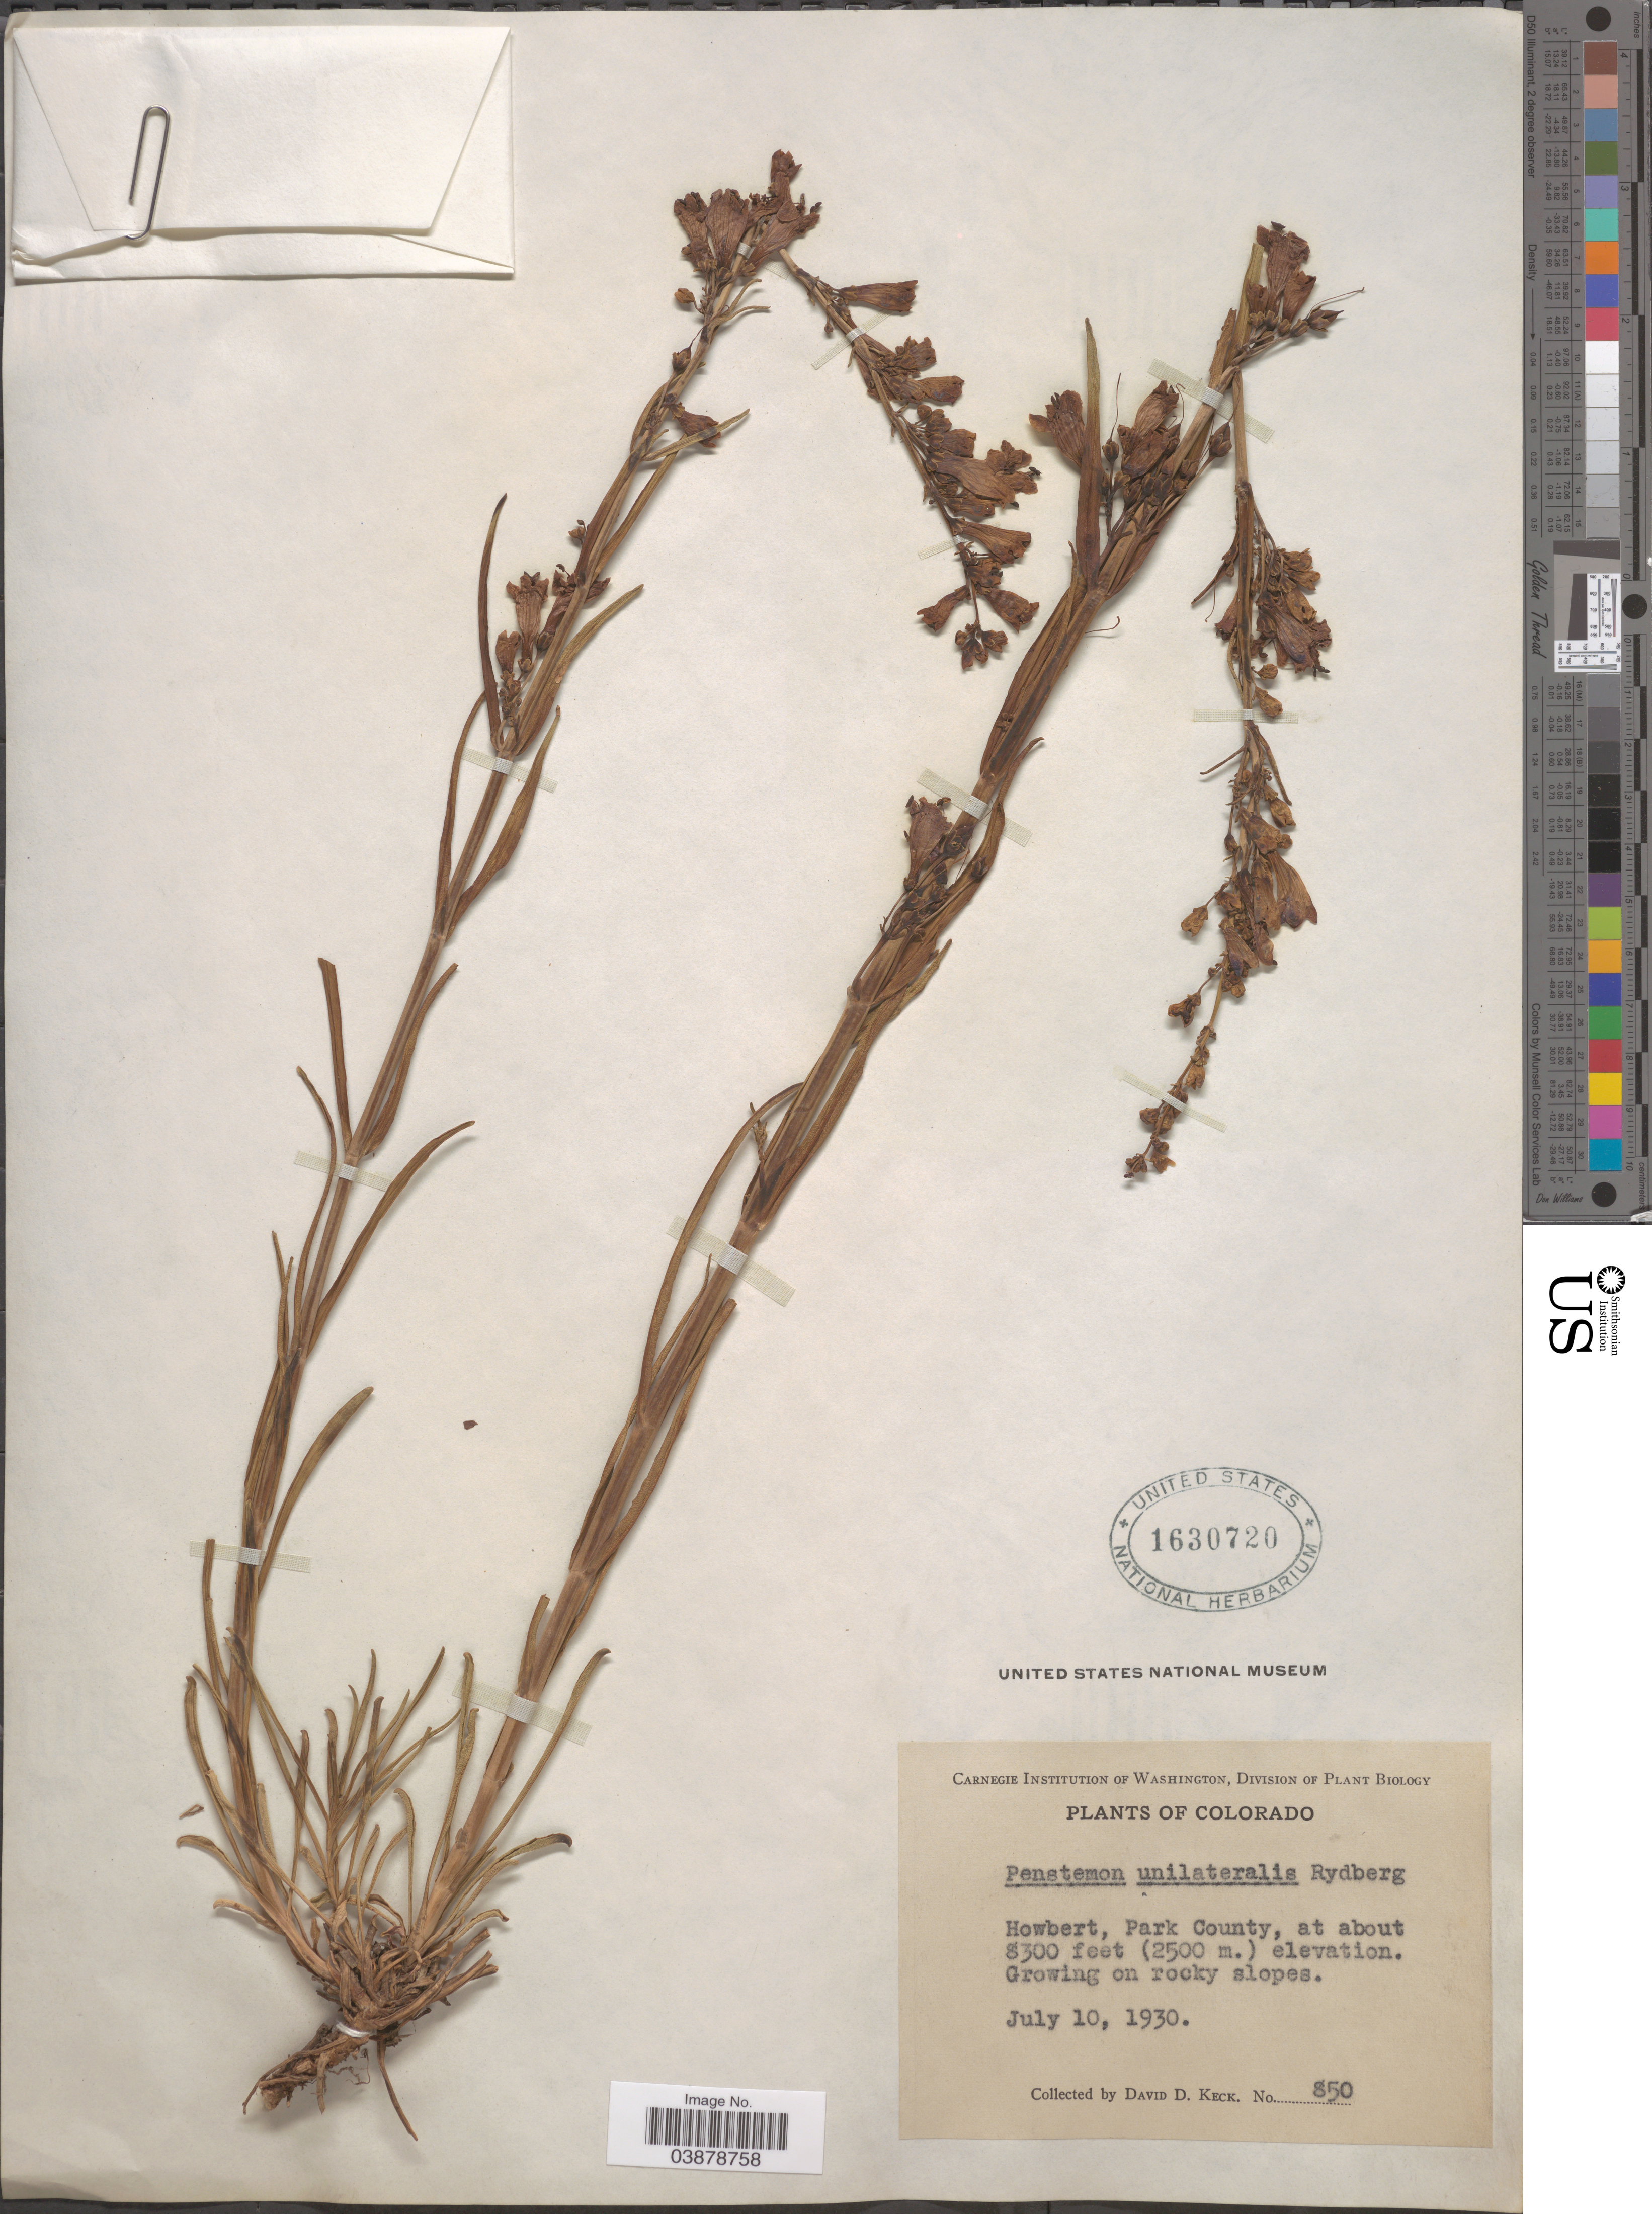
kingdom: Plantae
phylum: Tracheophyta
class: Magnoliopsida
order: Lamiales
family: Plantaginaceae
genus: Penstemon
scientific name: Penstemon unilateralis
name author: Rydb.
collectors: D. D. Keck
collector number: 850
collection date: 1930-07-10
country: United States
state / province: Colorado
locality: Howbert, Park County.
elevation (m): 2530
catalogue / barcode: US 1630720